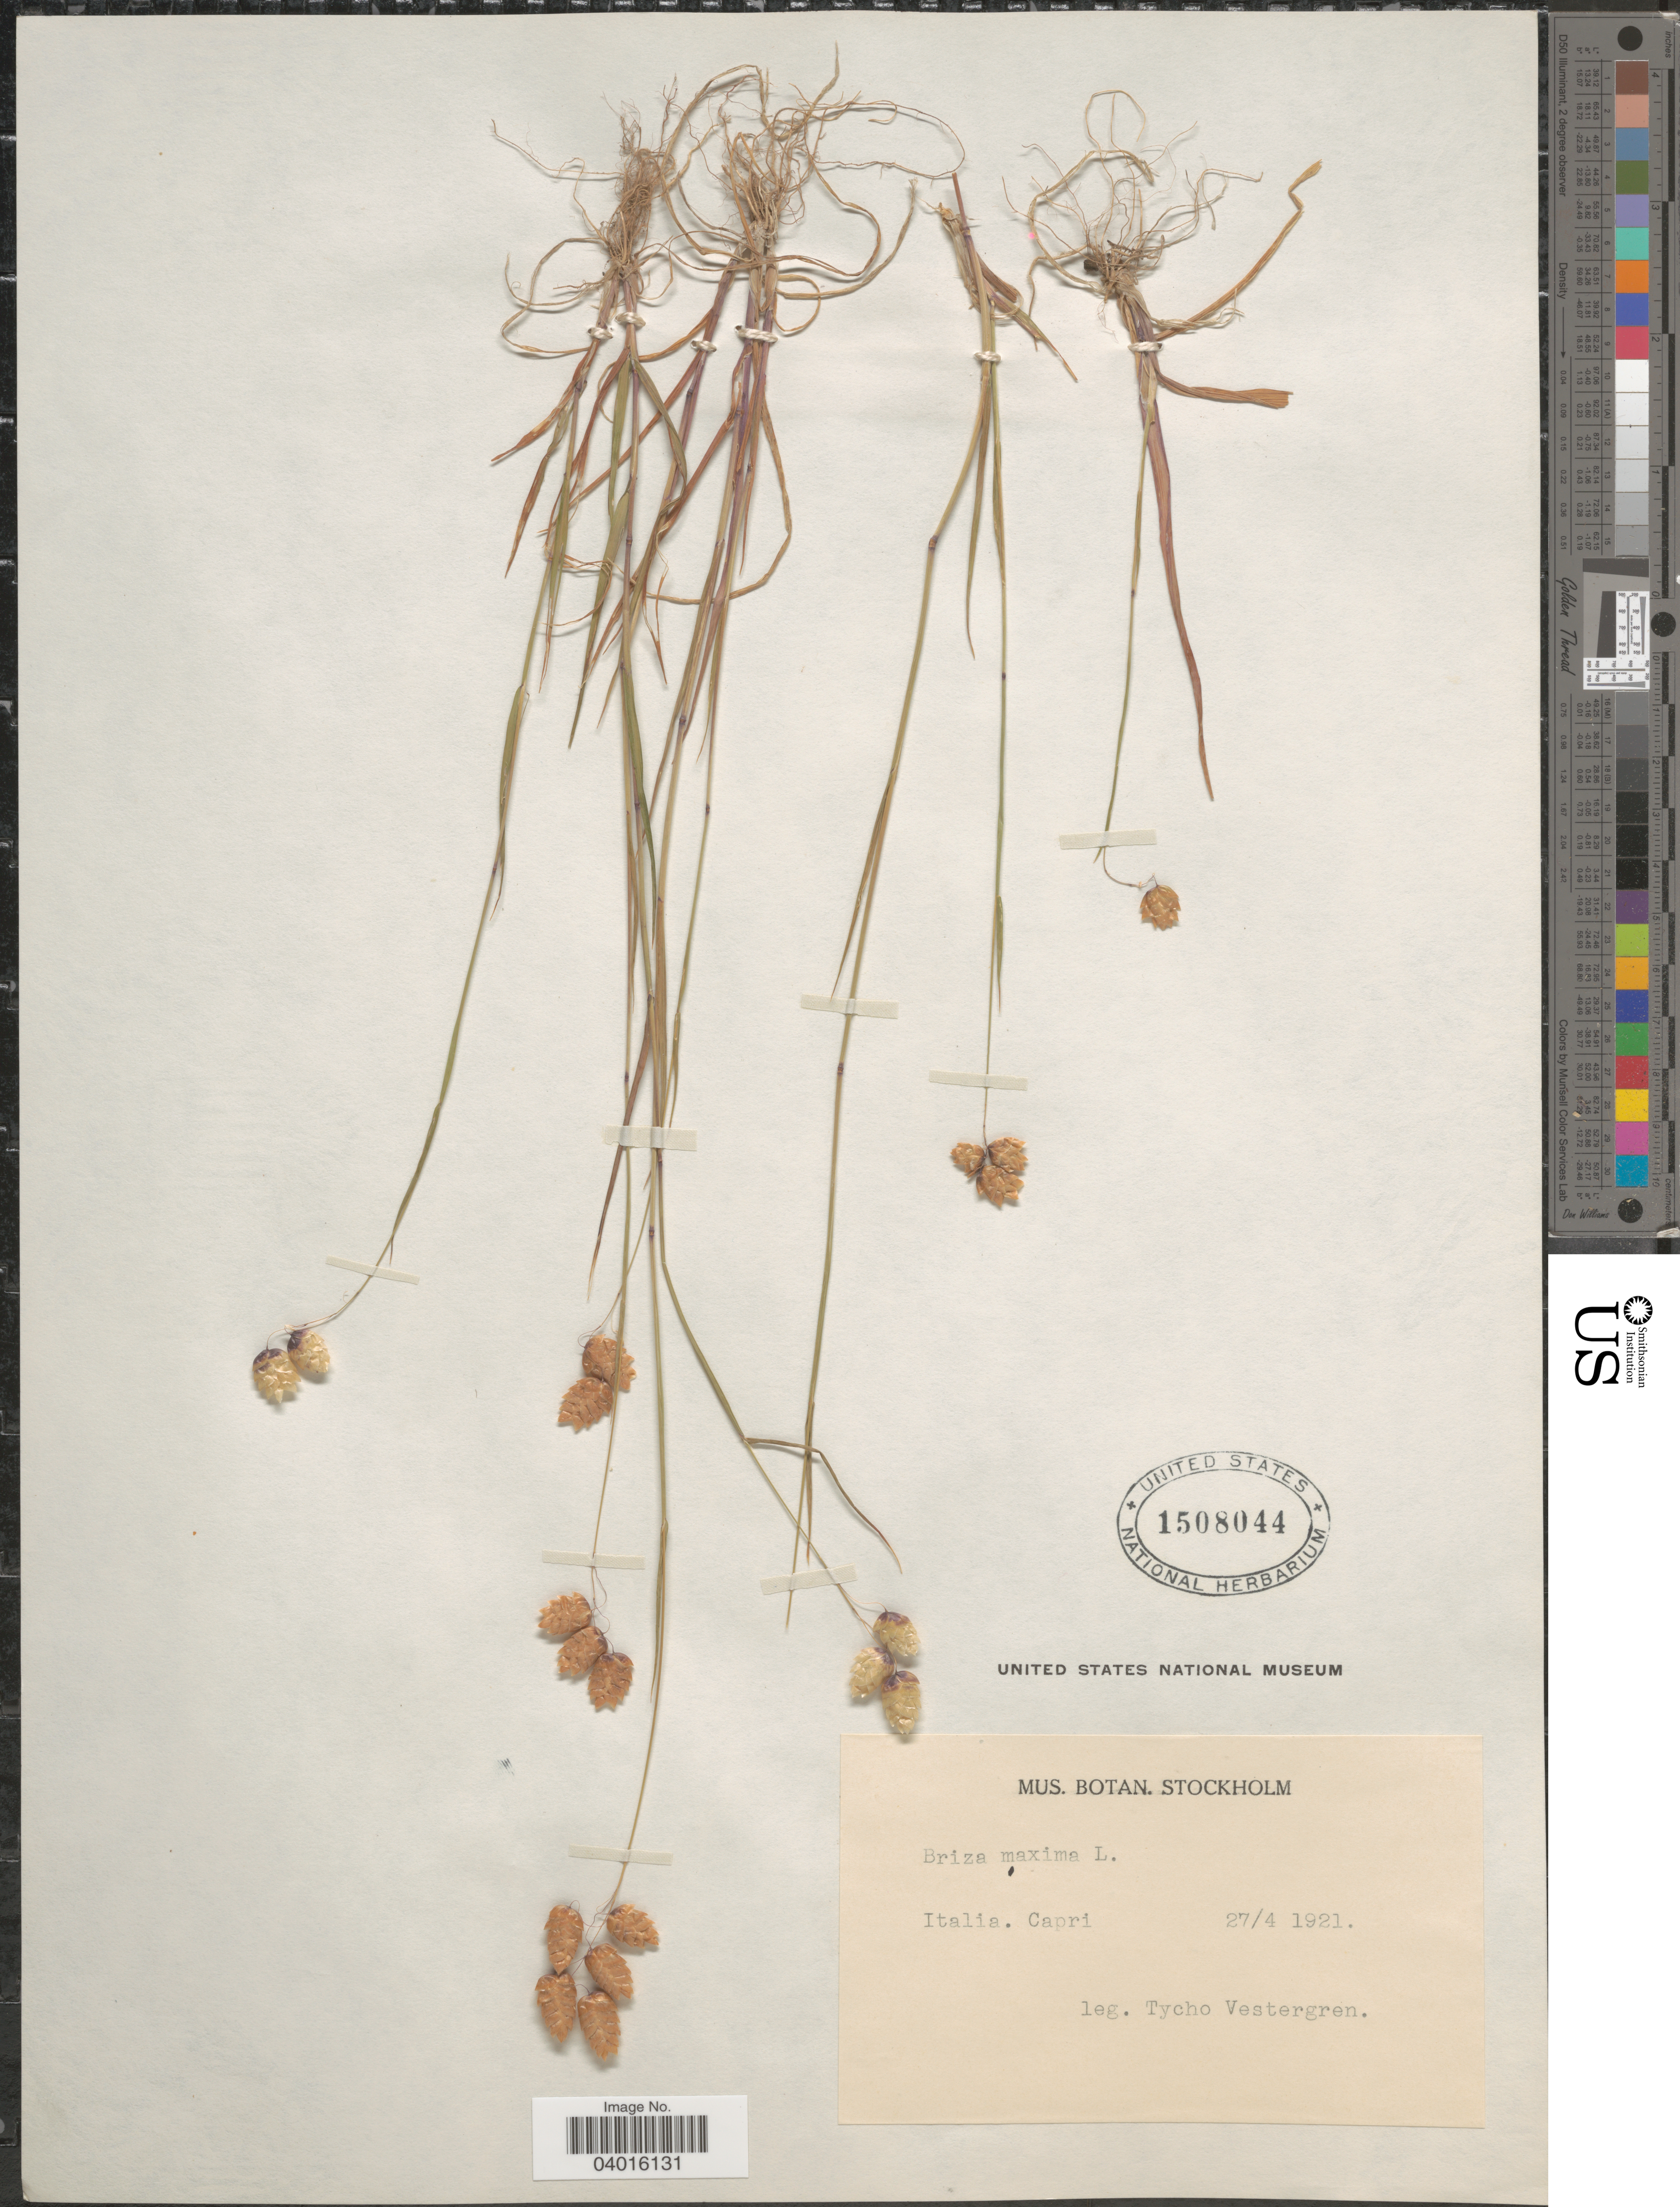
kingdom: Plantae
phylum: Tracheophyta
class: Liliopsida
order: Poales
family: Poaceae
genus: Briza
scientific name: Briza maxima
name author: L.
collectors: T. Vestergren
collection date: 1921-04-27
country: Italy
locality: Italia. Capri.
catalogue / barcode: US 1508044